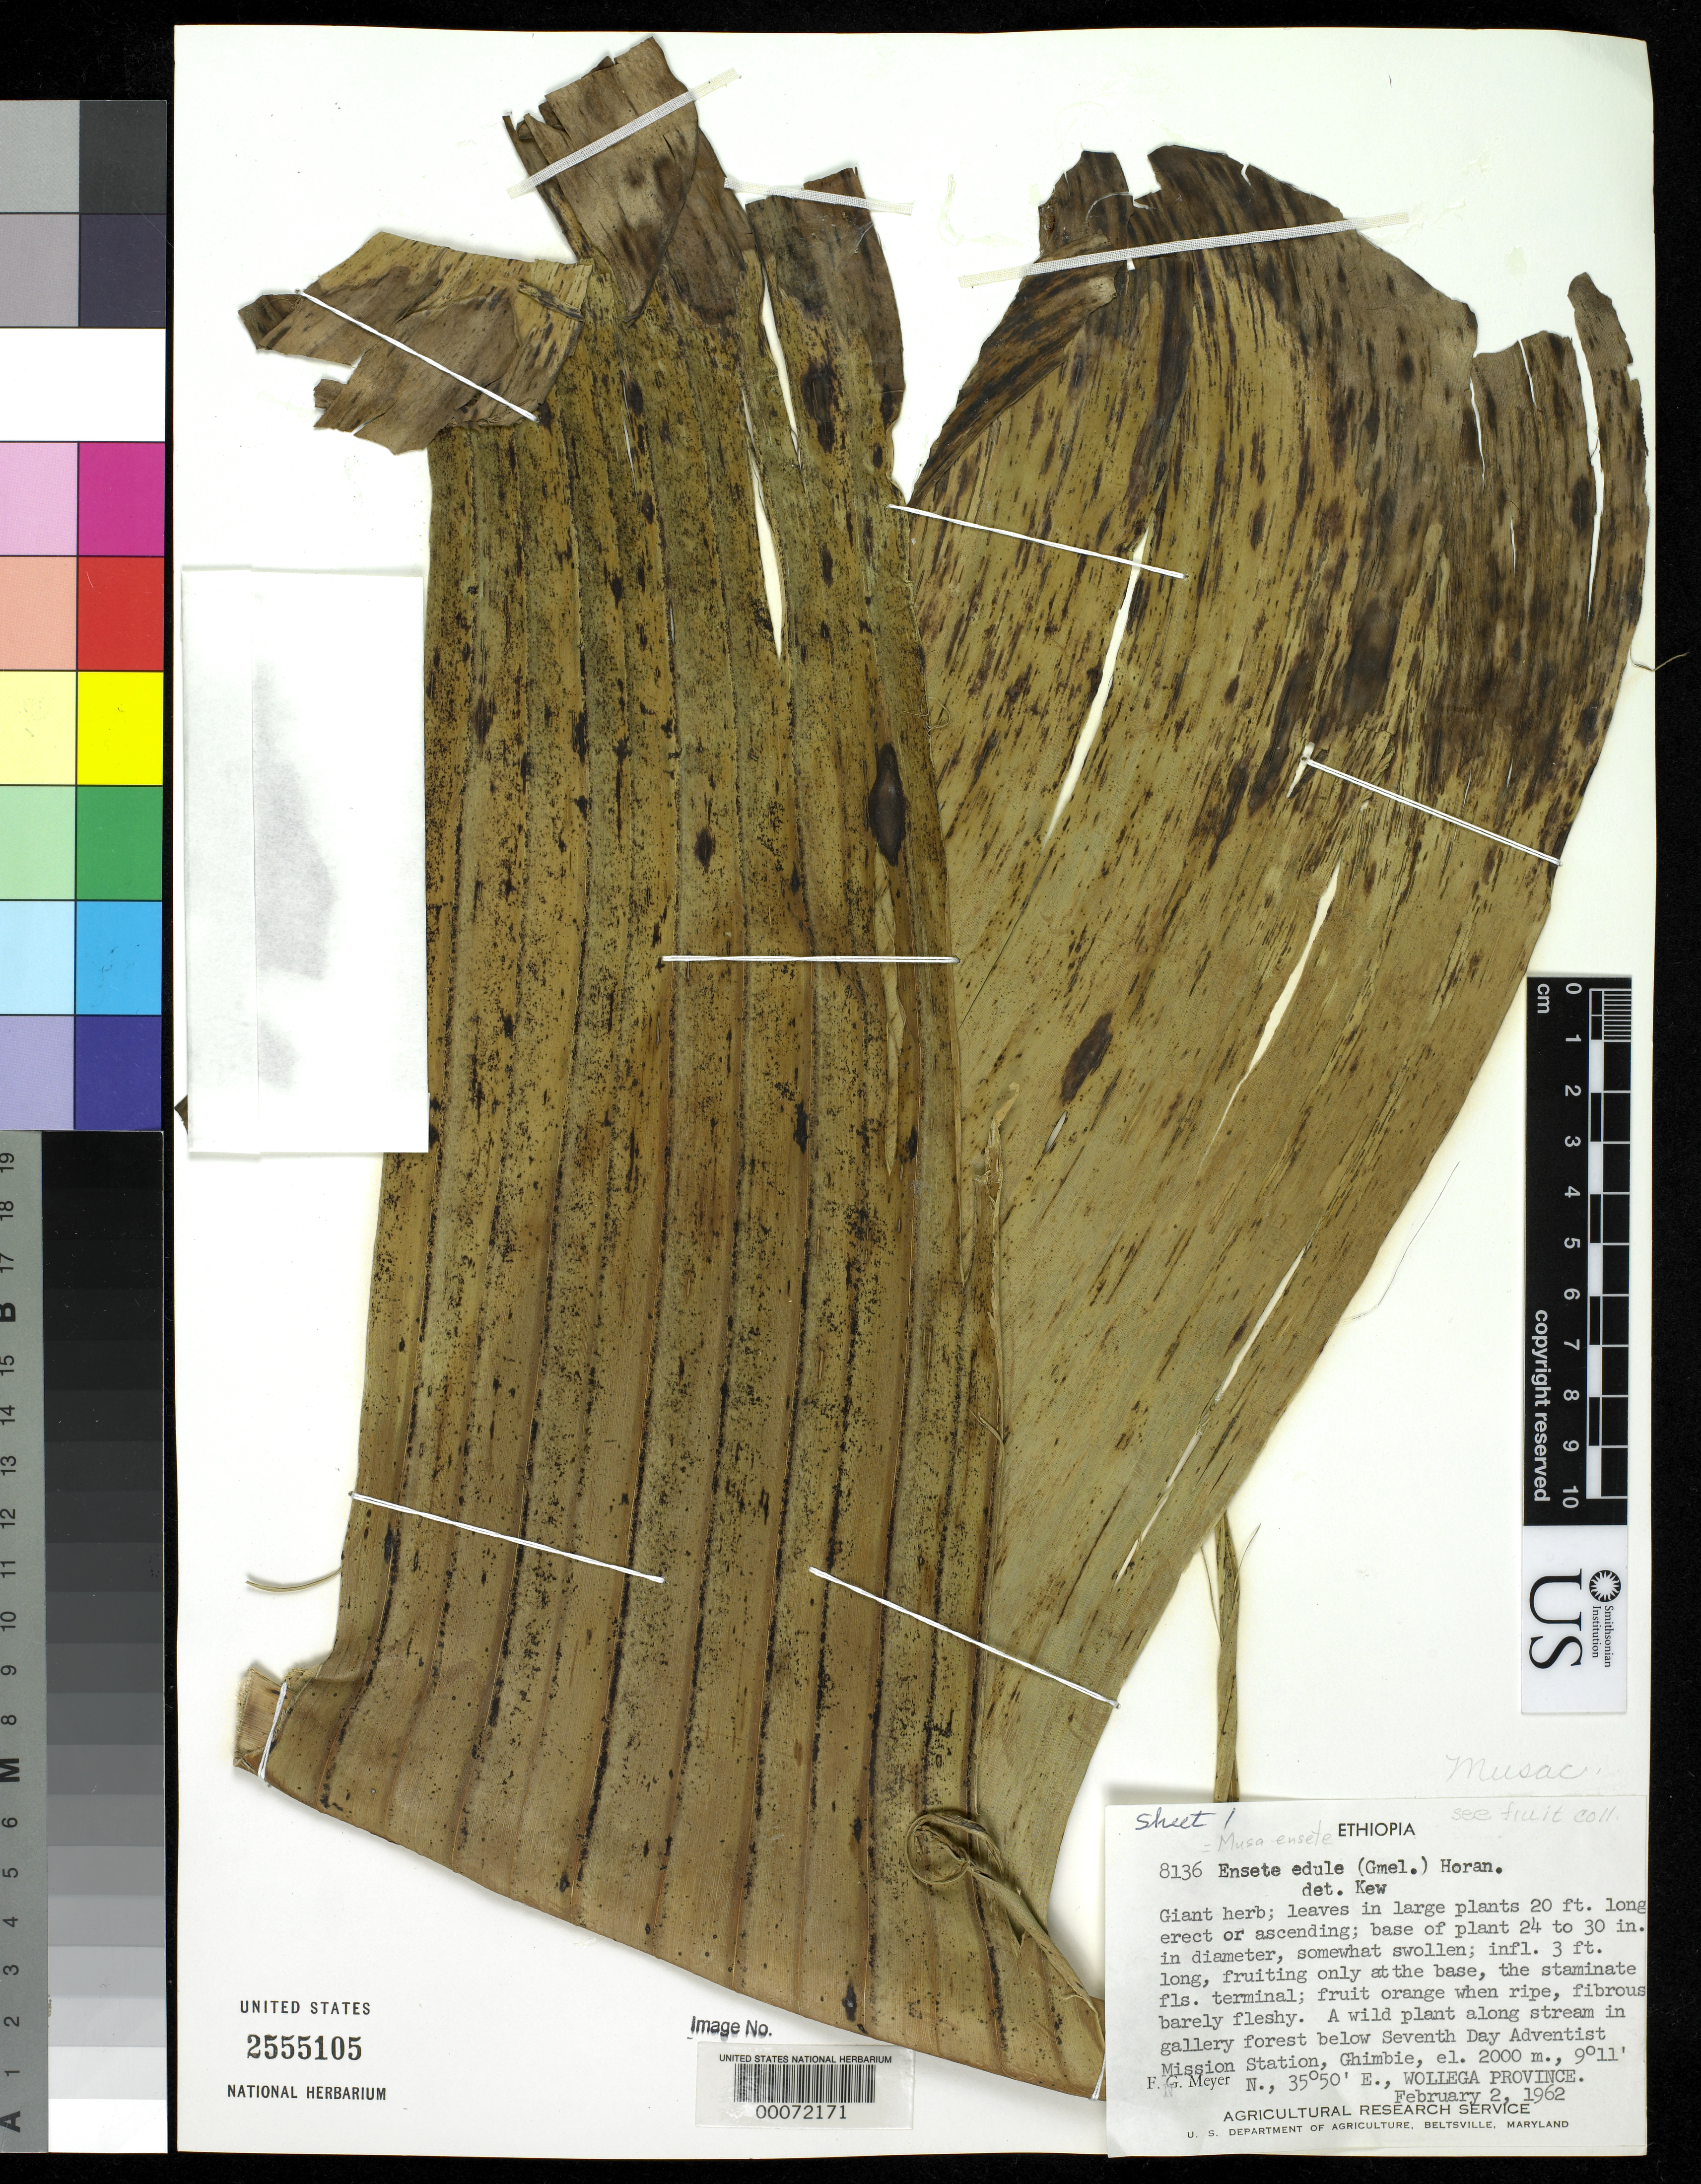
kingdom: Plantae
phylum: Tracheophyta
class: Liliopsida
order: Zingiberales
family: Musaceae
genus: Ensete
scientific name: Ensete edule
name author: Bruce ex Horan.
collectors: F. G. Meyer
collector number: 8136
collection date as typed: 02 Feb 1962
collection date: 1962-02-02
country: Ethiopia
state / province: Oromiya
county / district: Welega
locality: Wollega prov, ghimbie, below seventh day adventist mission station, 9 deg. 11' n., 35 deg. 50' e.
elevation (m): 2000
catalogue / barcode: US 2555105